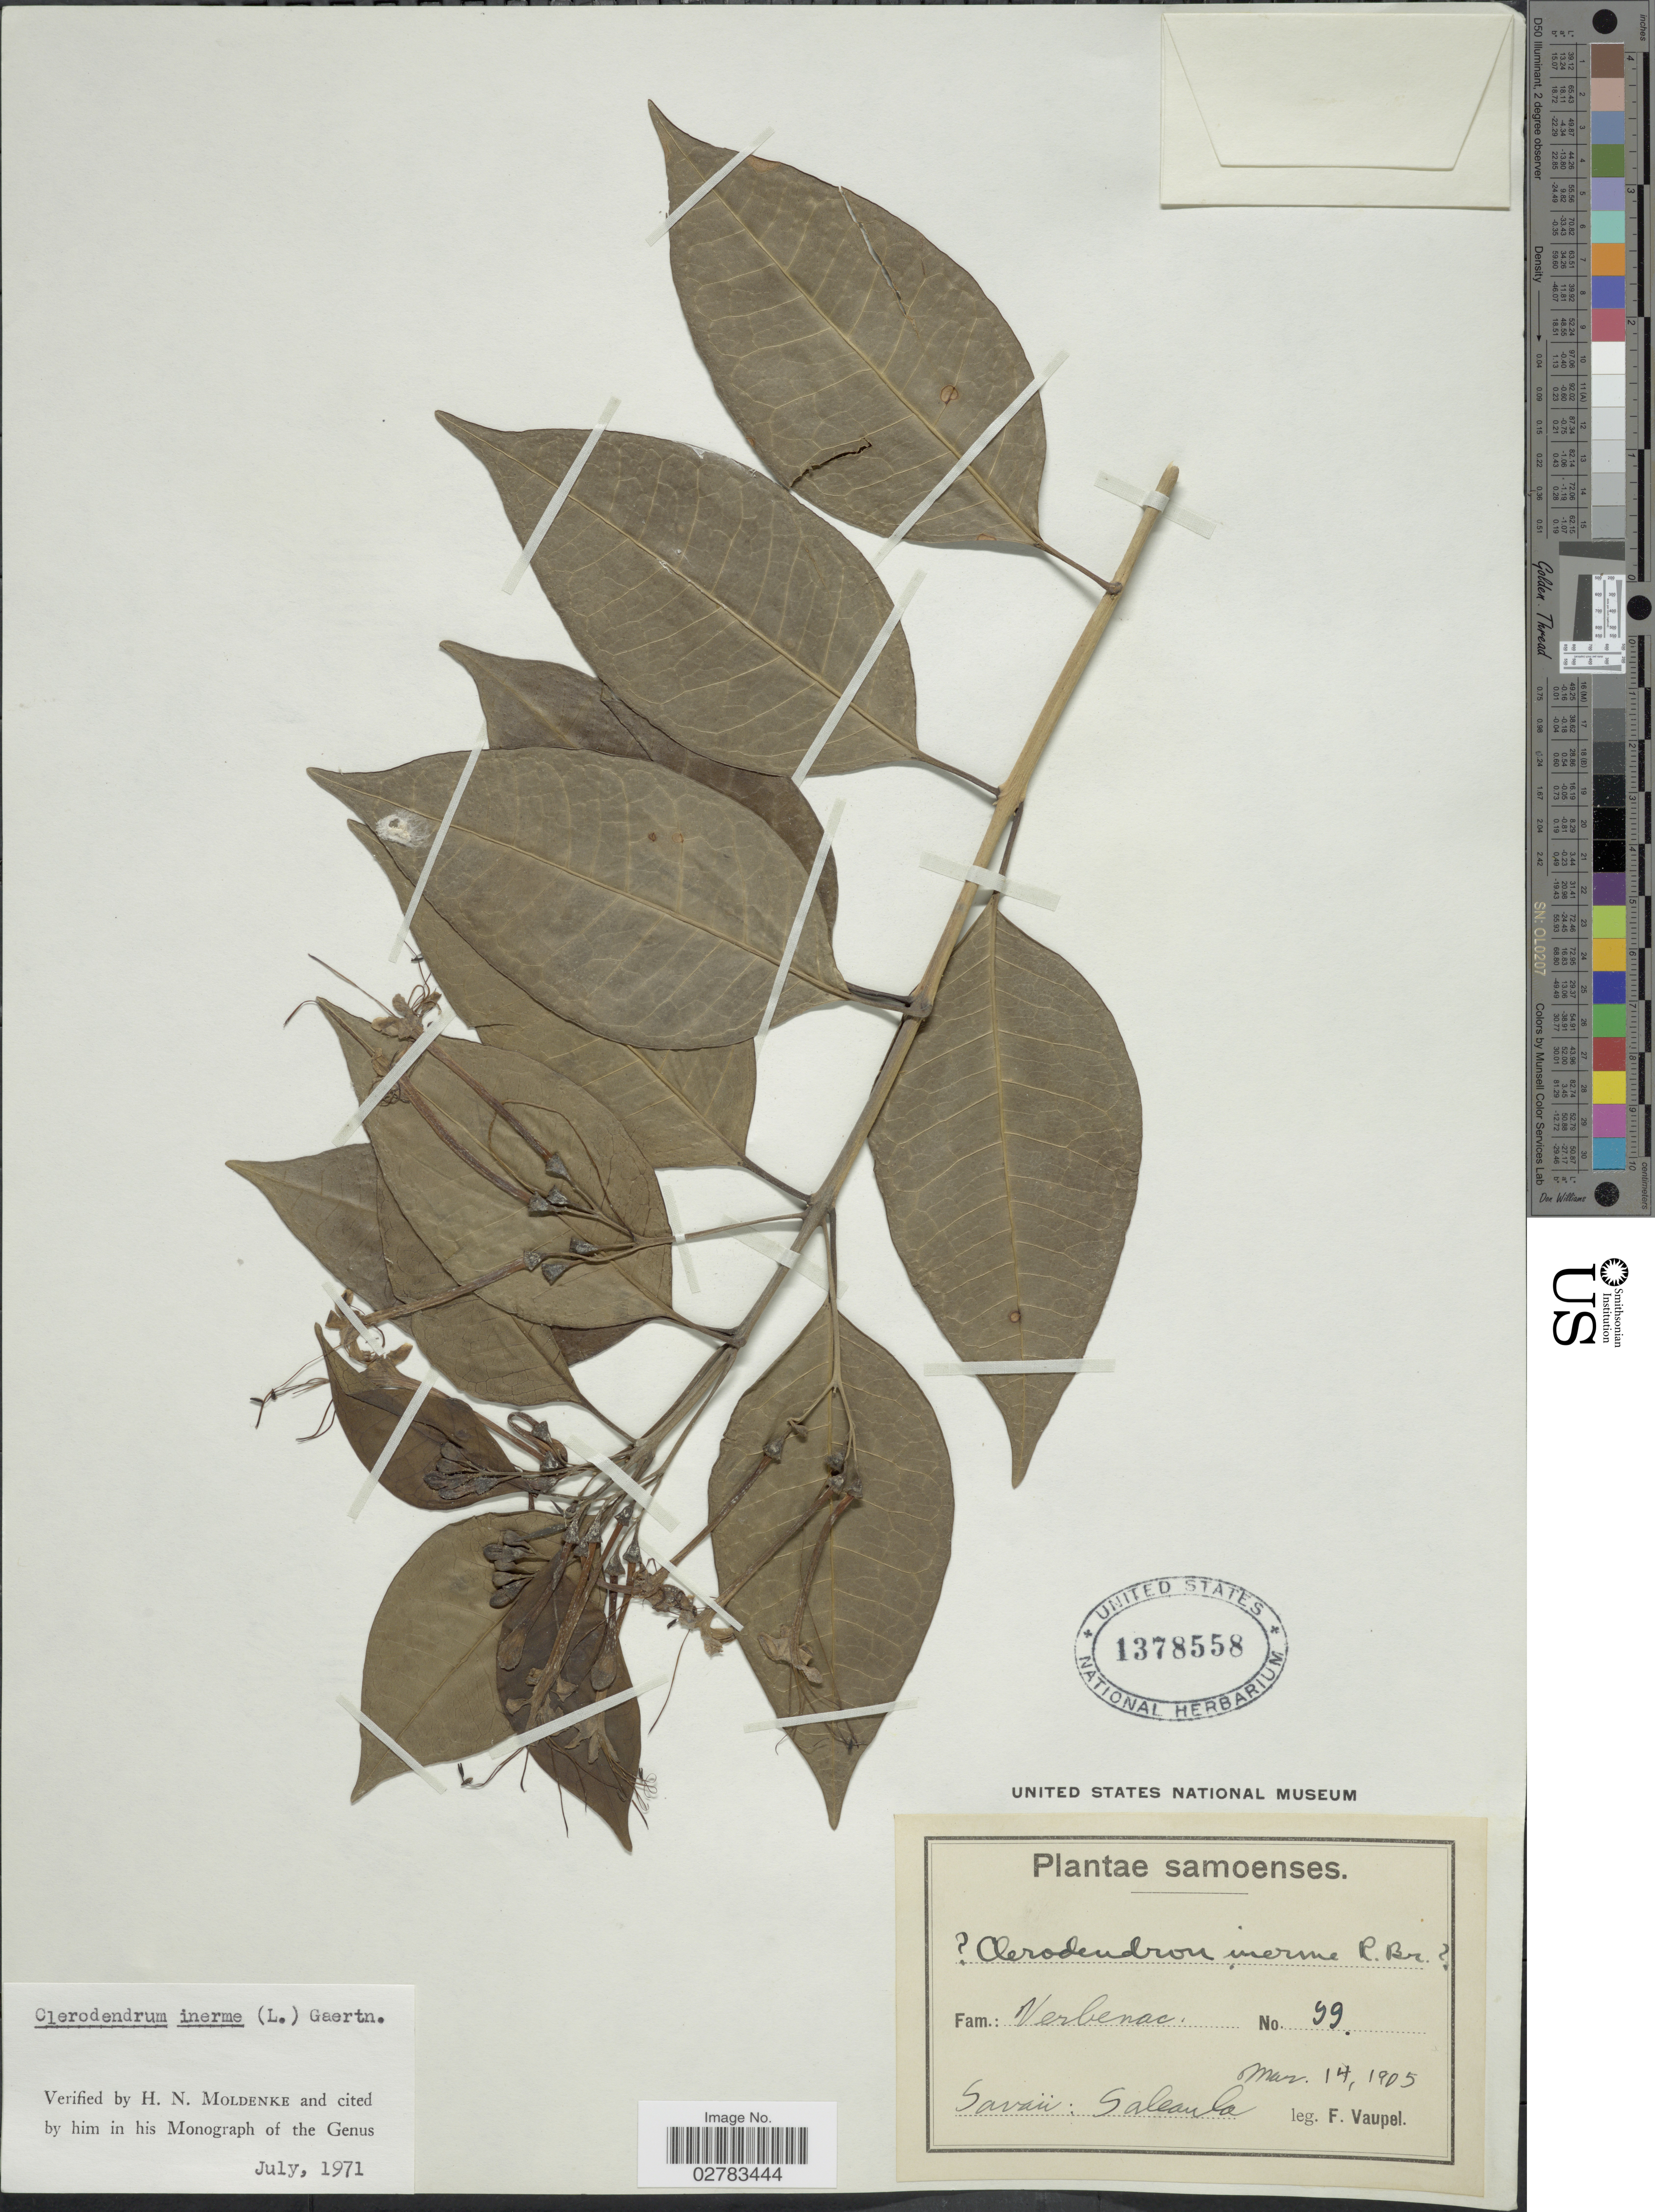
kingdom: Plantae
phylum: Tracheophyta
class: Magnoliopsida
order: Lamiales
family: Lamiaceae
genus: Clerodendrum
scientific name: Clerodendrum inerme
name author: (L.) Gaertn.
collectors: F. Vaupel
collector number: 99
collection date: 1905-03-14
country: Samoa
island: Savai'i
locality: Samoenses, Savaii, Saleanla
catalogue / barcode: US 1378558